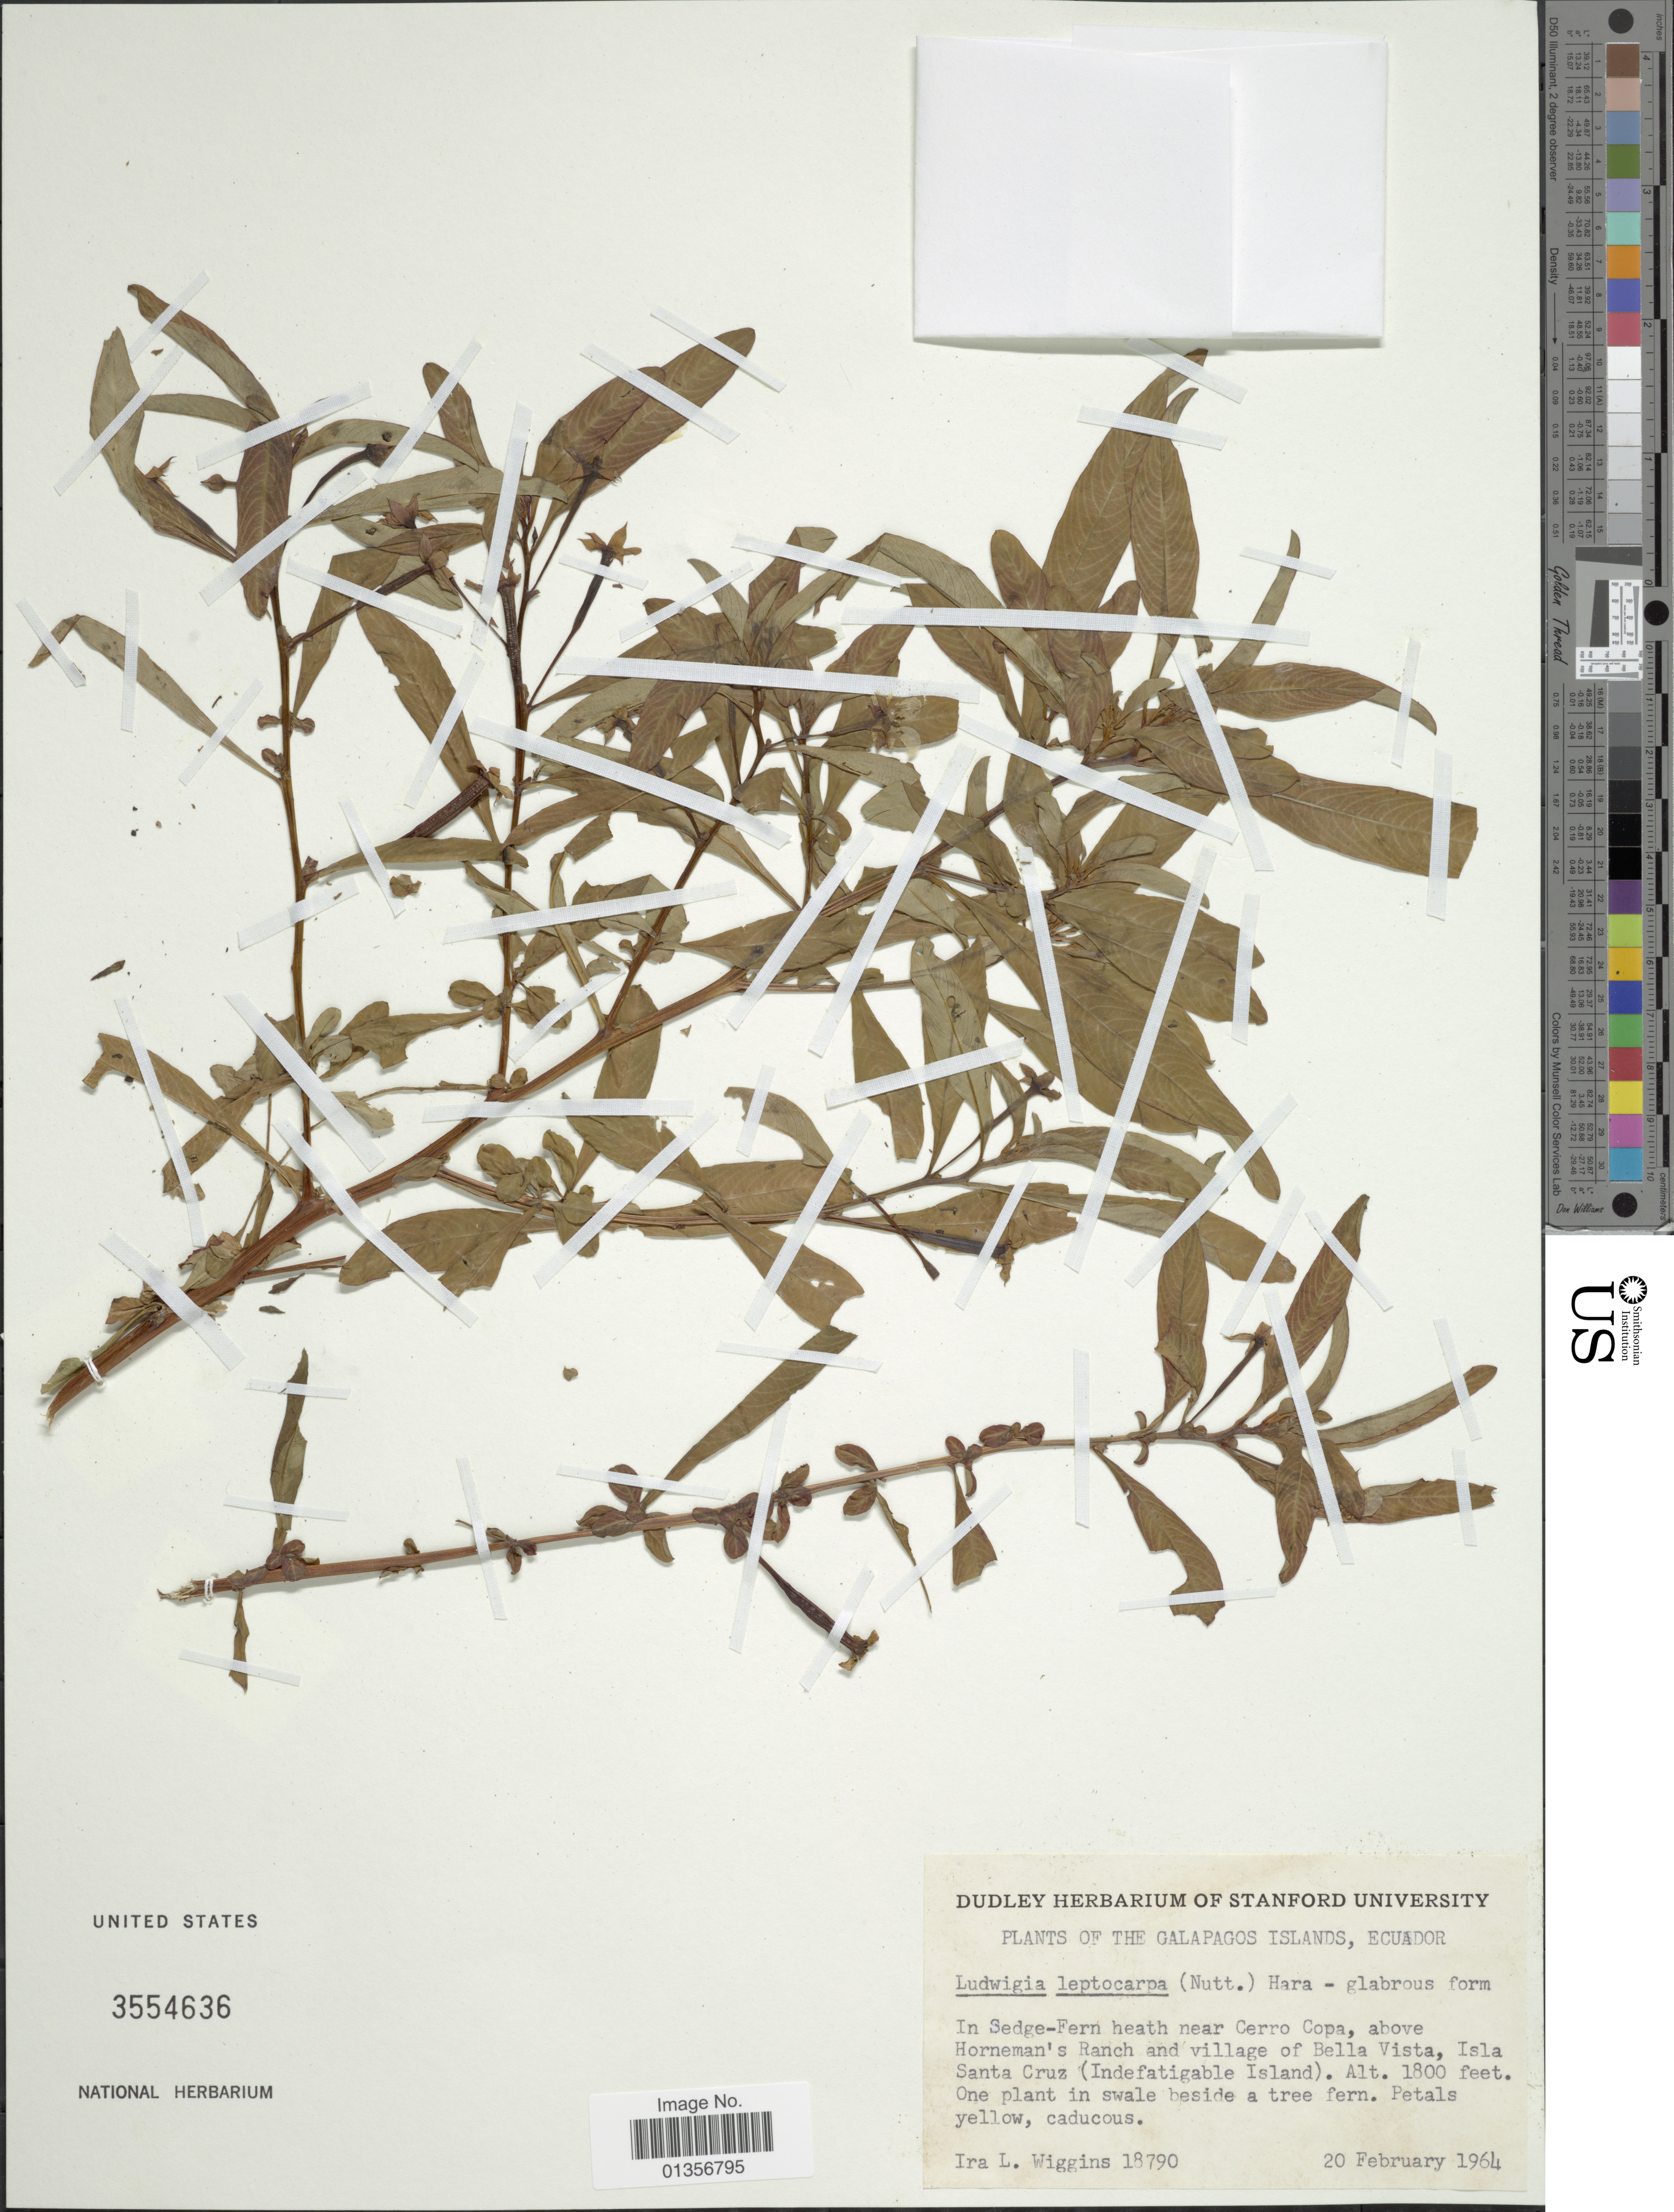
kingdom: Plantae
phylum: Tracheophyta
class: Magnoliopsida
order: Myrtales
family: Onagraceae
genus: Ludwigia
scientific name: Ludwigia leptocarpa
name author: (Nutt.) H. Hara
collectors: I. L. Wiggins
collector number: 18790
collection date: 1964-02-20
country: Ecuador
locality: The Galapagos Islands, in Sedge-Fern heath near Cerro Copa, above Horneman's Ranch and village of Bella Vista, Isla Santa Cruz (indefatigable Island)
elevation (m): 549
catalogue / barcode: US 3554636